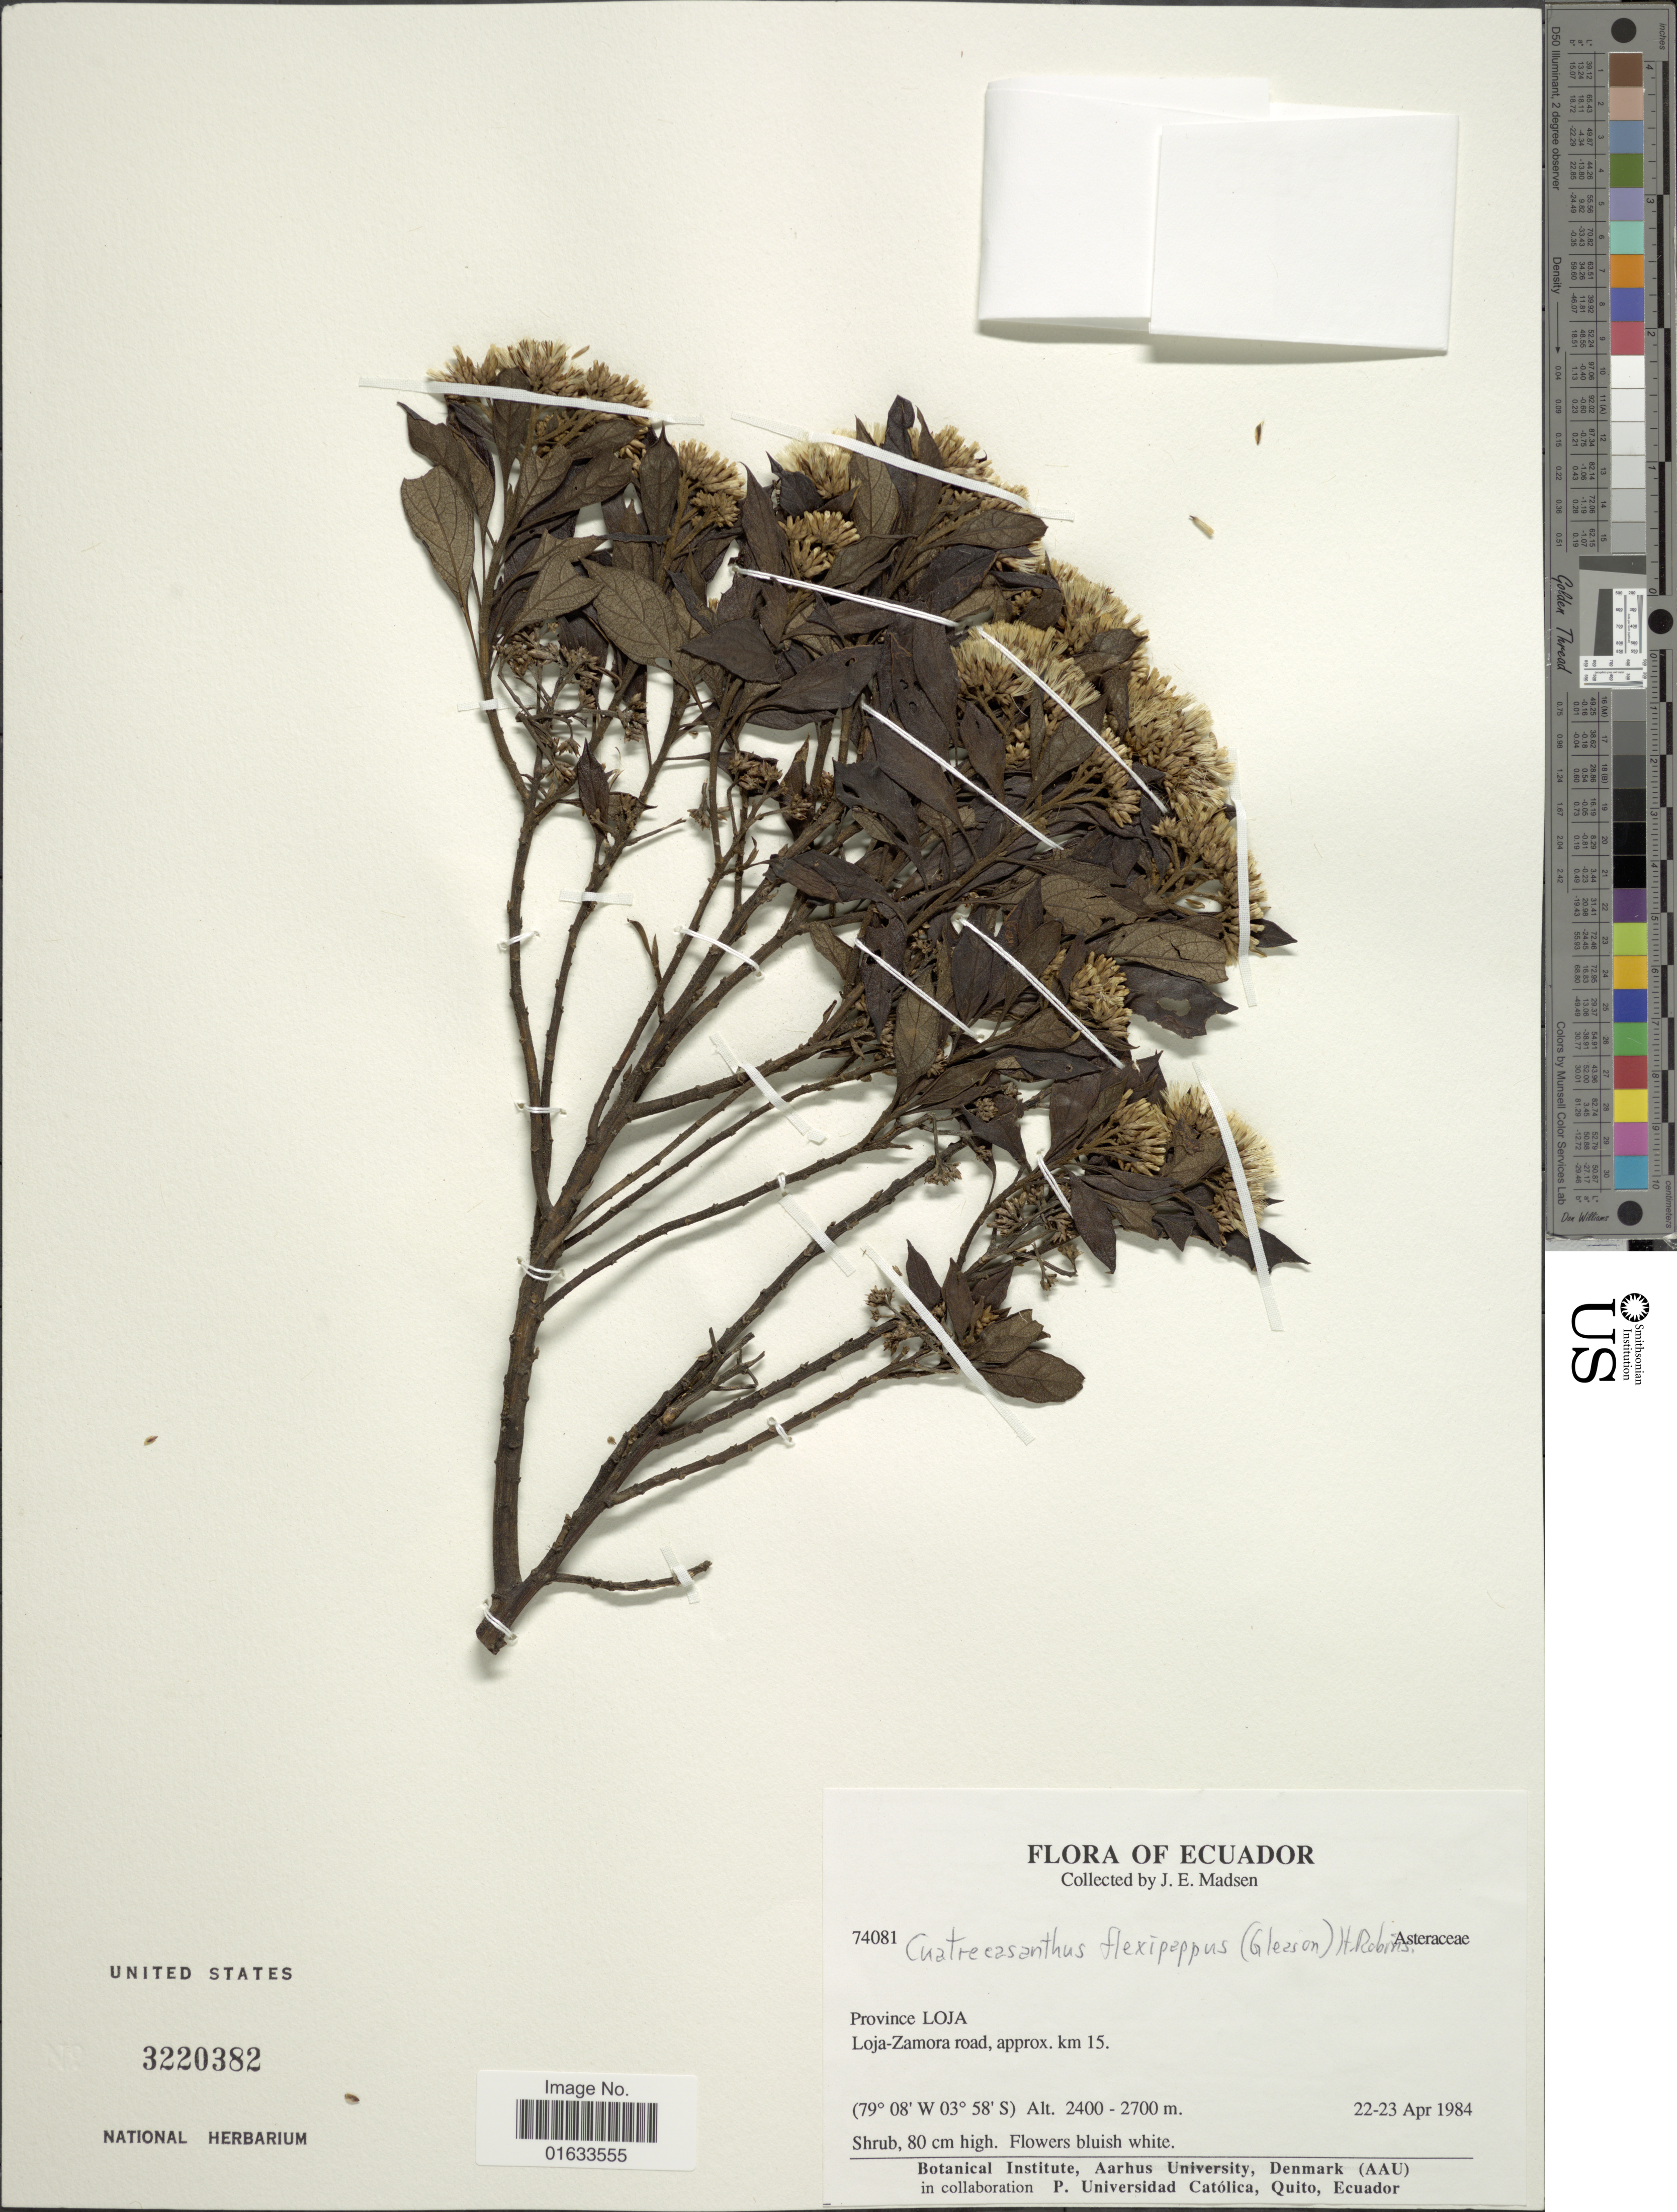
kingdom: Plantae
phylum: Tracheophyta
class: Magnoliopsida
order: Asterales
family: Asteraceae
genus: Cuatrecasanthus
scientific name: Cuatrecasanthus flexipappus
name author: (Gleason) H. Rob.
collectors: J. E. Madsen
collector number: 74081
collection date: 1984-04-22/1984-04-23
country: Ecuador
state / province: Loja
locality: Province Loja. Loja-Zamora road, approx. km 15.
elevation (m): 2400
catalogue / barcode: US 3220382